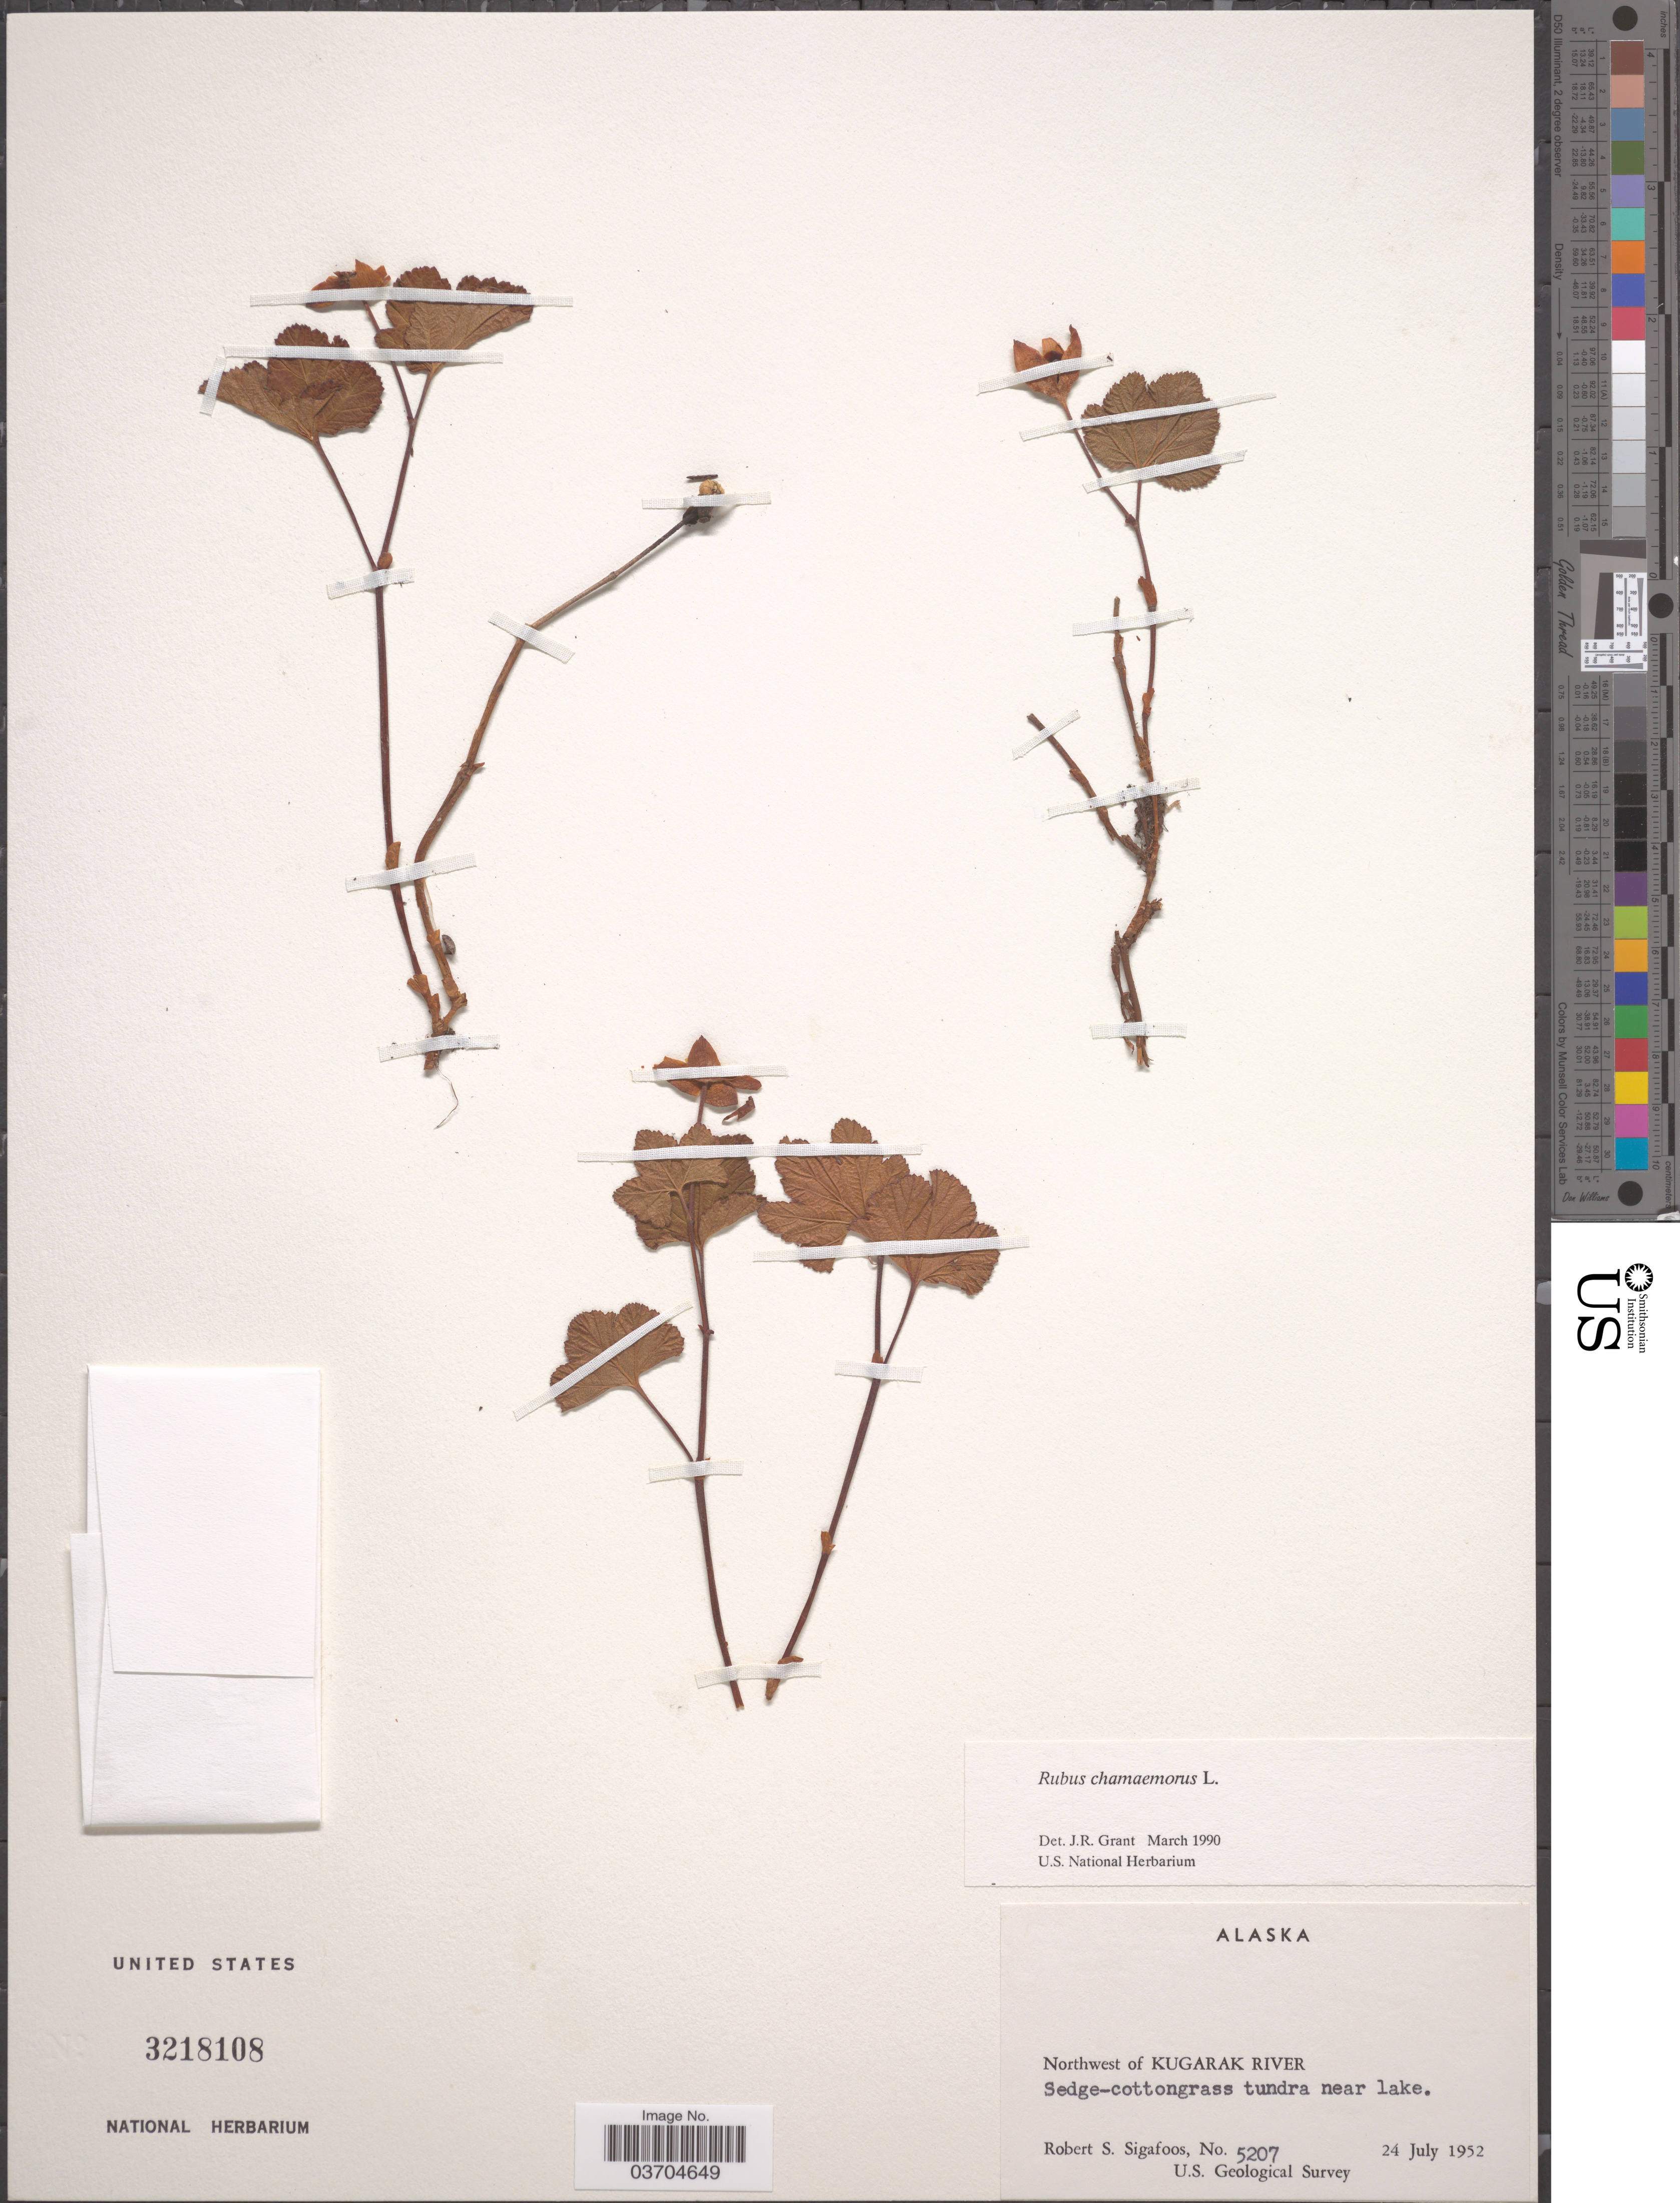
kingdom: Plantae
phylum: Tracheophyta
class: Magnoliopsida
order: Rosales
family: Rosaceae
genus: Rubus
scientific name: Rubus chamaemorus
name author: L.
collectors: R. Sigafoos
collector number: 5207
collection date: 1952-07-24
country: United States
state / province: Alaska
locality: Northwest of Kugarak River. Sedge-cottongras tundra near Lake.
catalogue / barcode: US 3218108